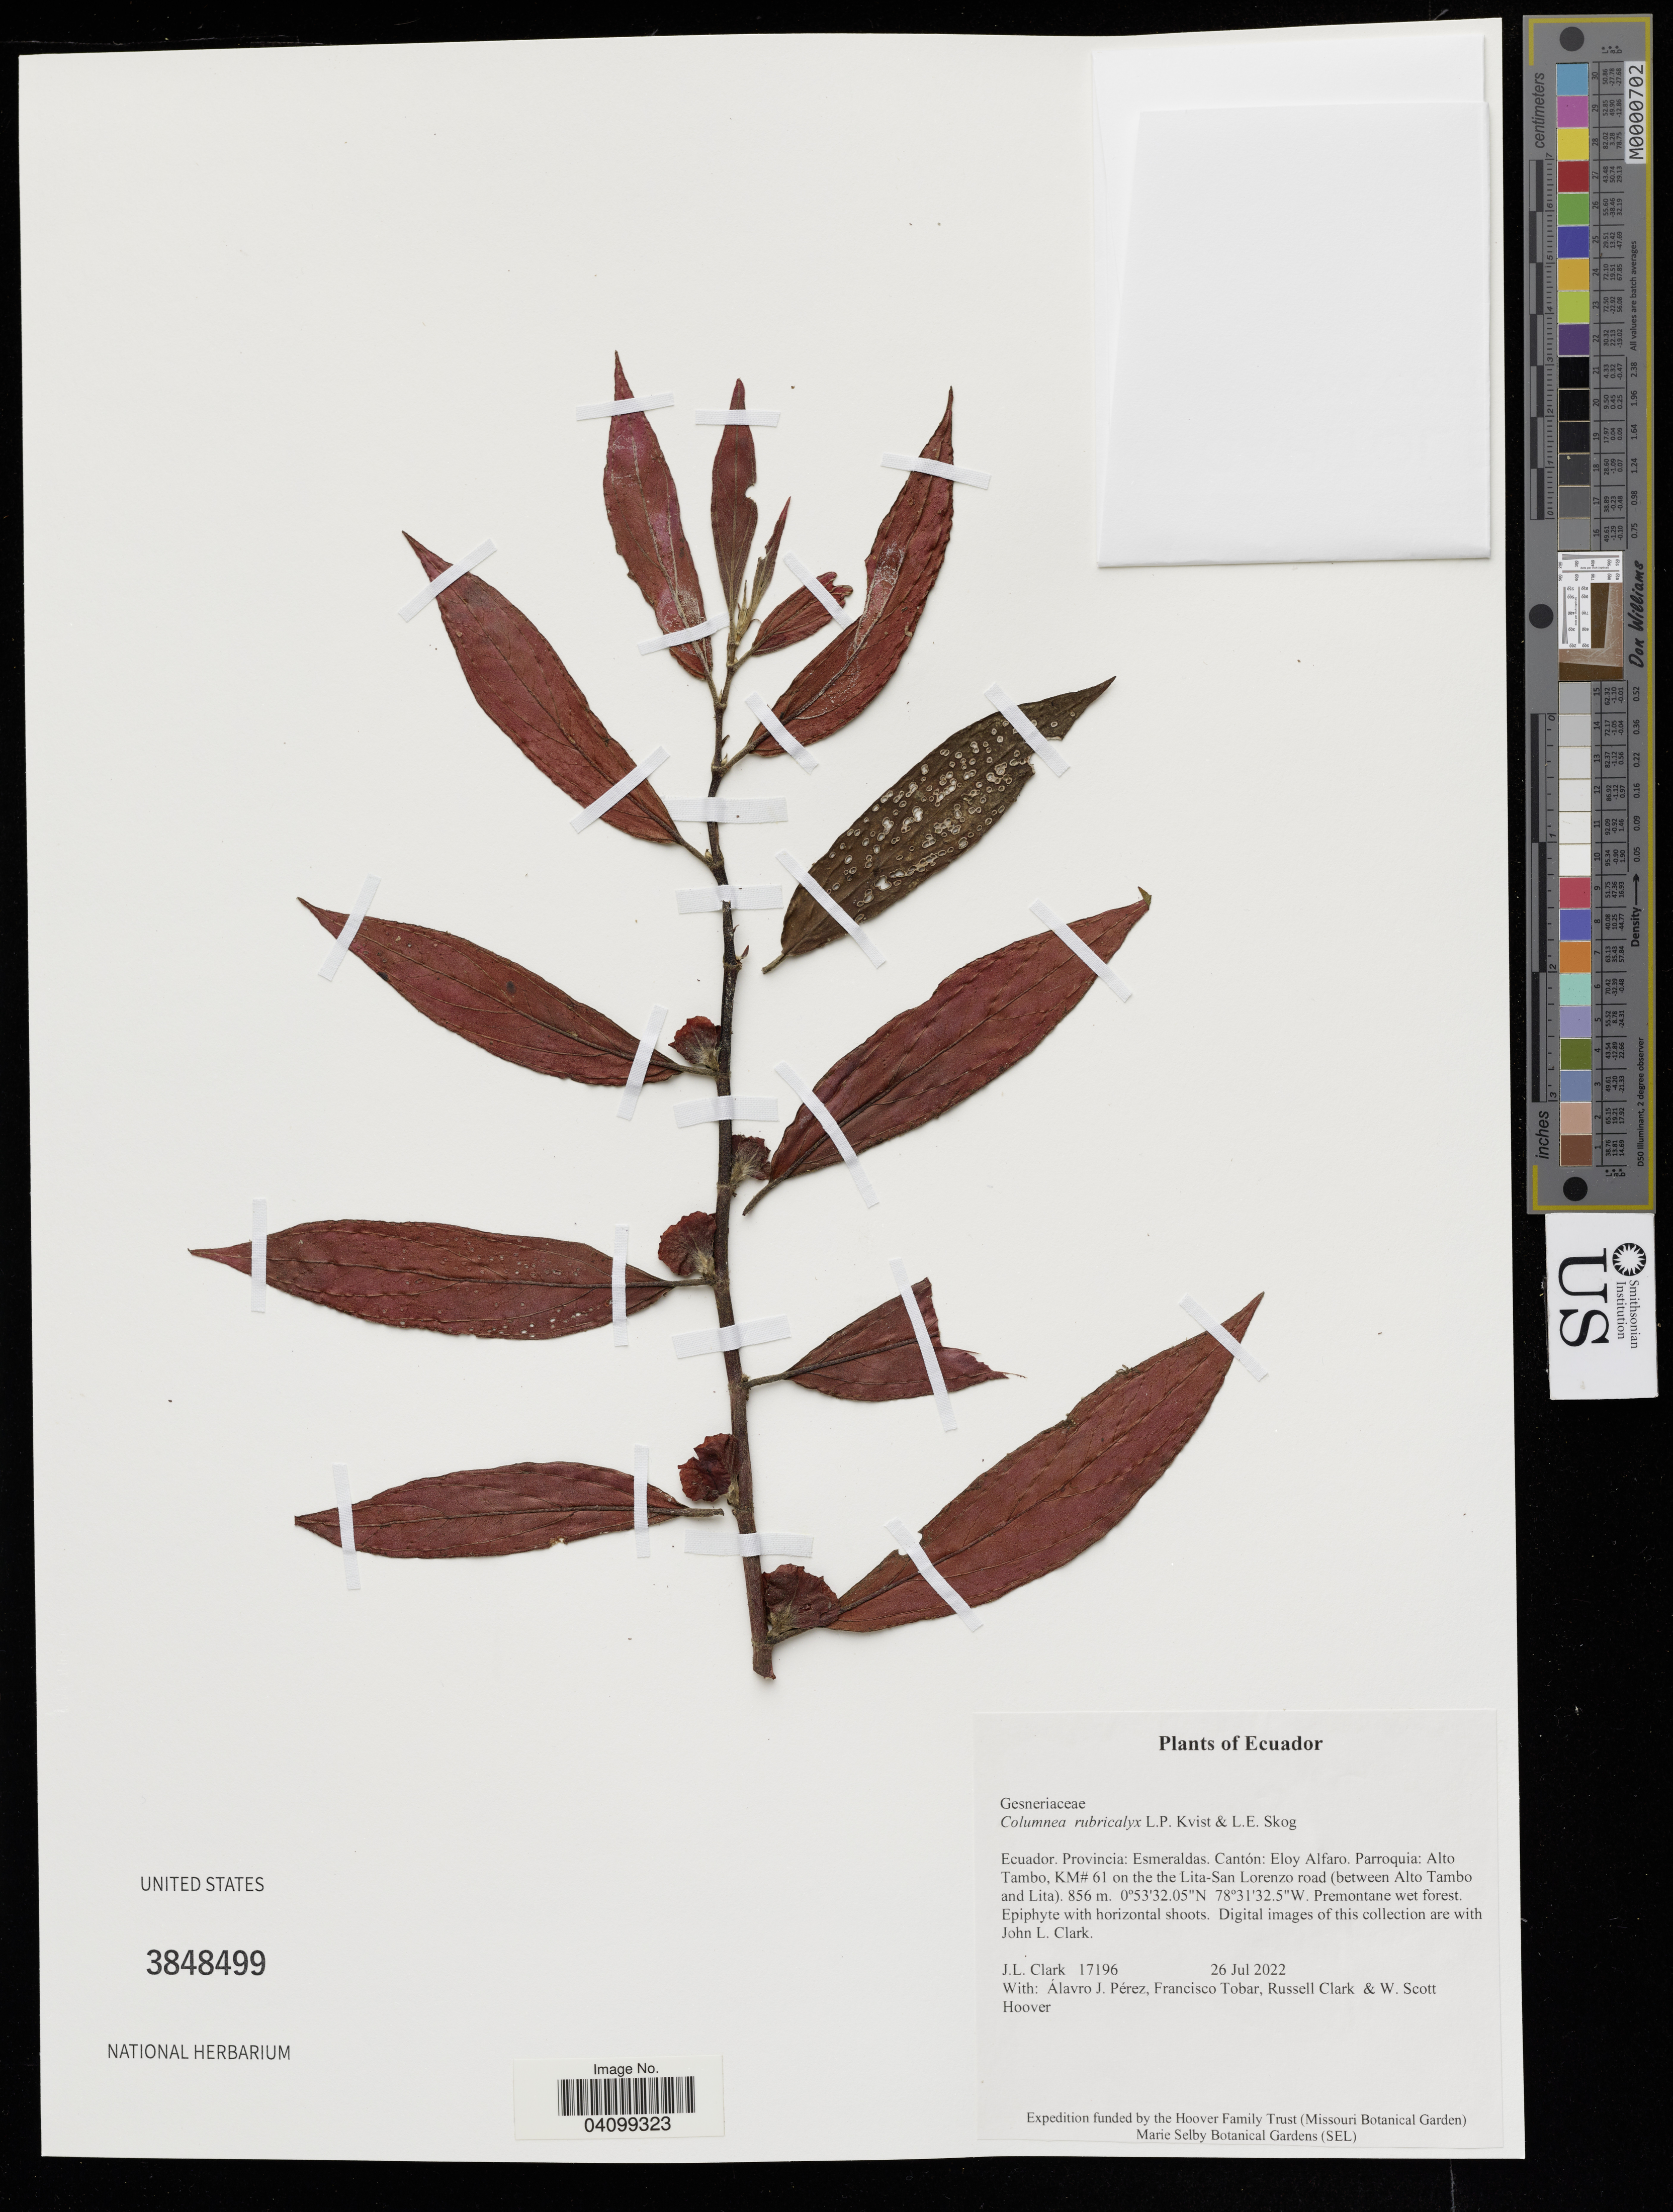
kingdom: Plantae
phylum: Tracheophyta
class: Magnoliopsida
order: Lamiales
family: Gesneriaceae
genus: Columnea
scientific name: Columnea rubricalyx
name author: L.P. Kvist & L.E. Skog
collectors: J. Clark, A. Pérez, F. Tobar & T. Clark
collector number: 17196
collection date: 2022-07-26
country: Ecuador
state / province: Esmeraldas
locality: Cantón: Eloy Alfaro. Parroquia: Alto Tambo, KM# 61 on the Lita-San Lorenzo road (between Alto Tambo and Lita).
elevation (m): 856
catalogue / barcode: US 3848499